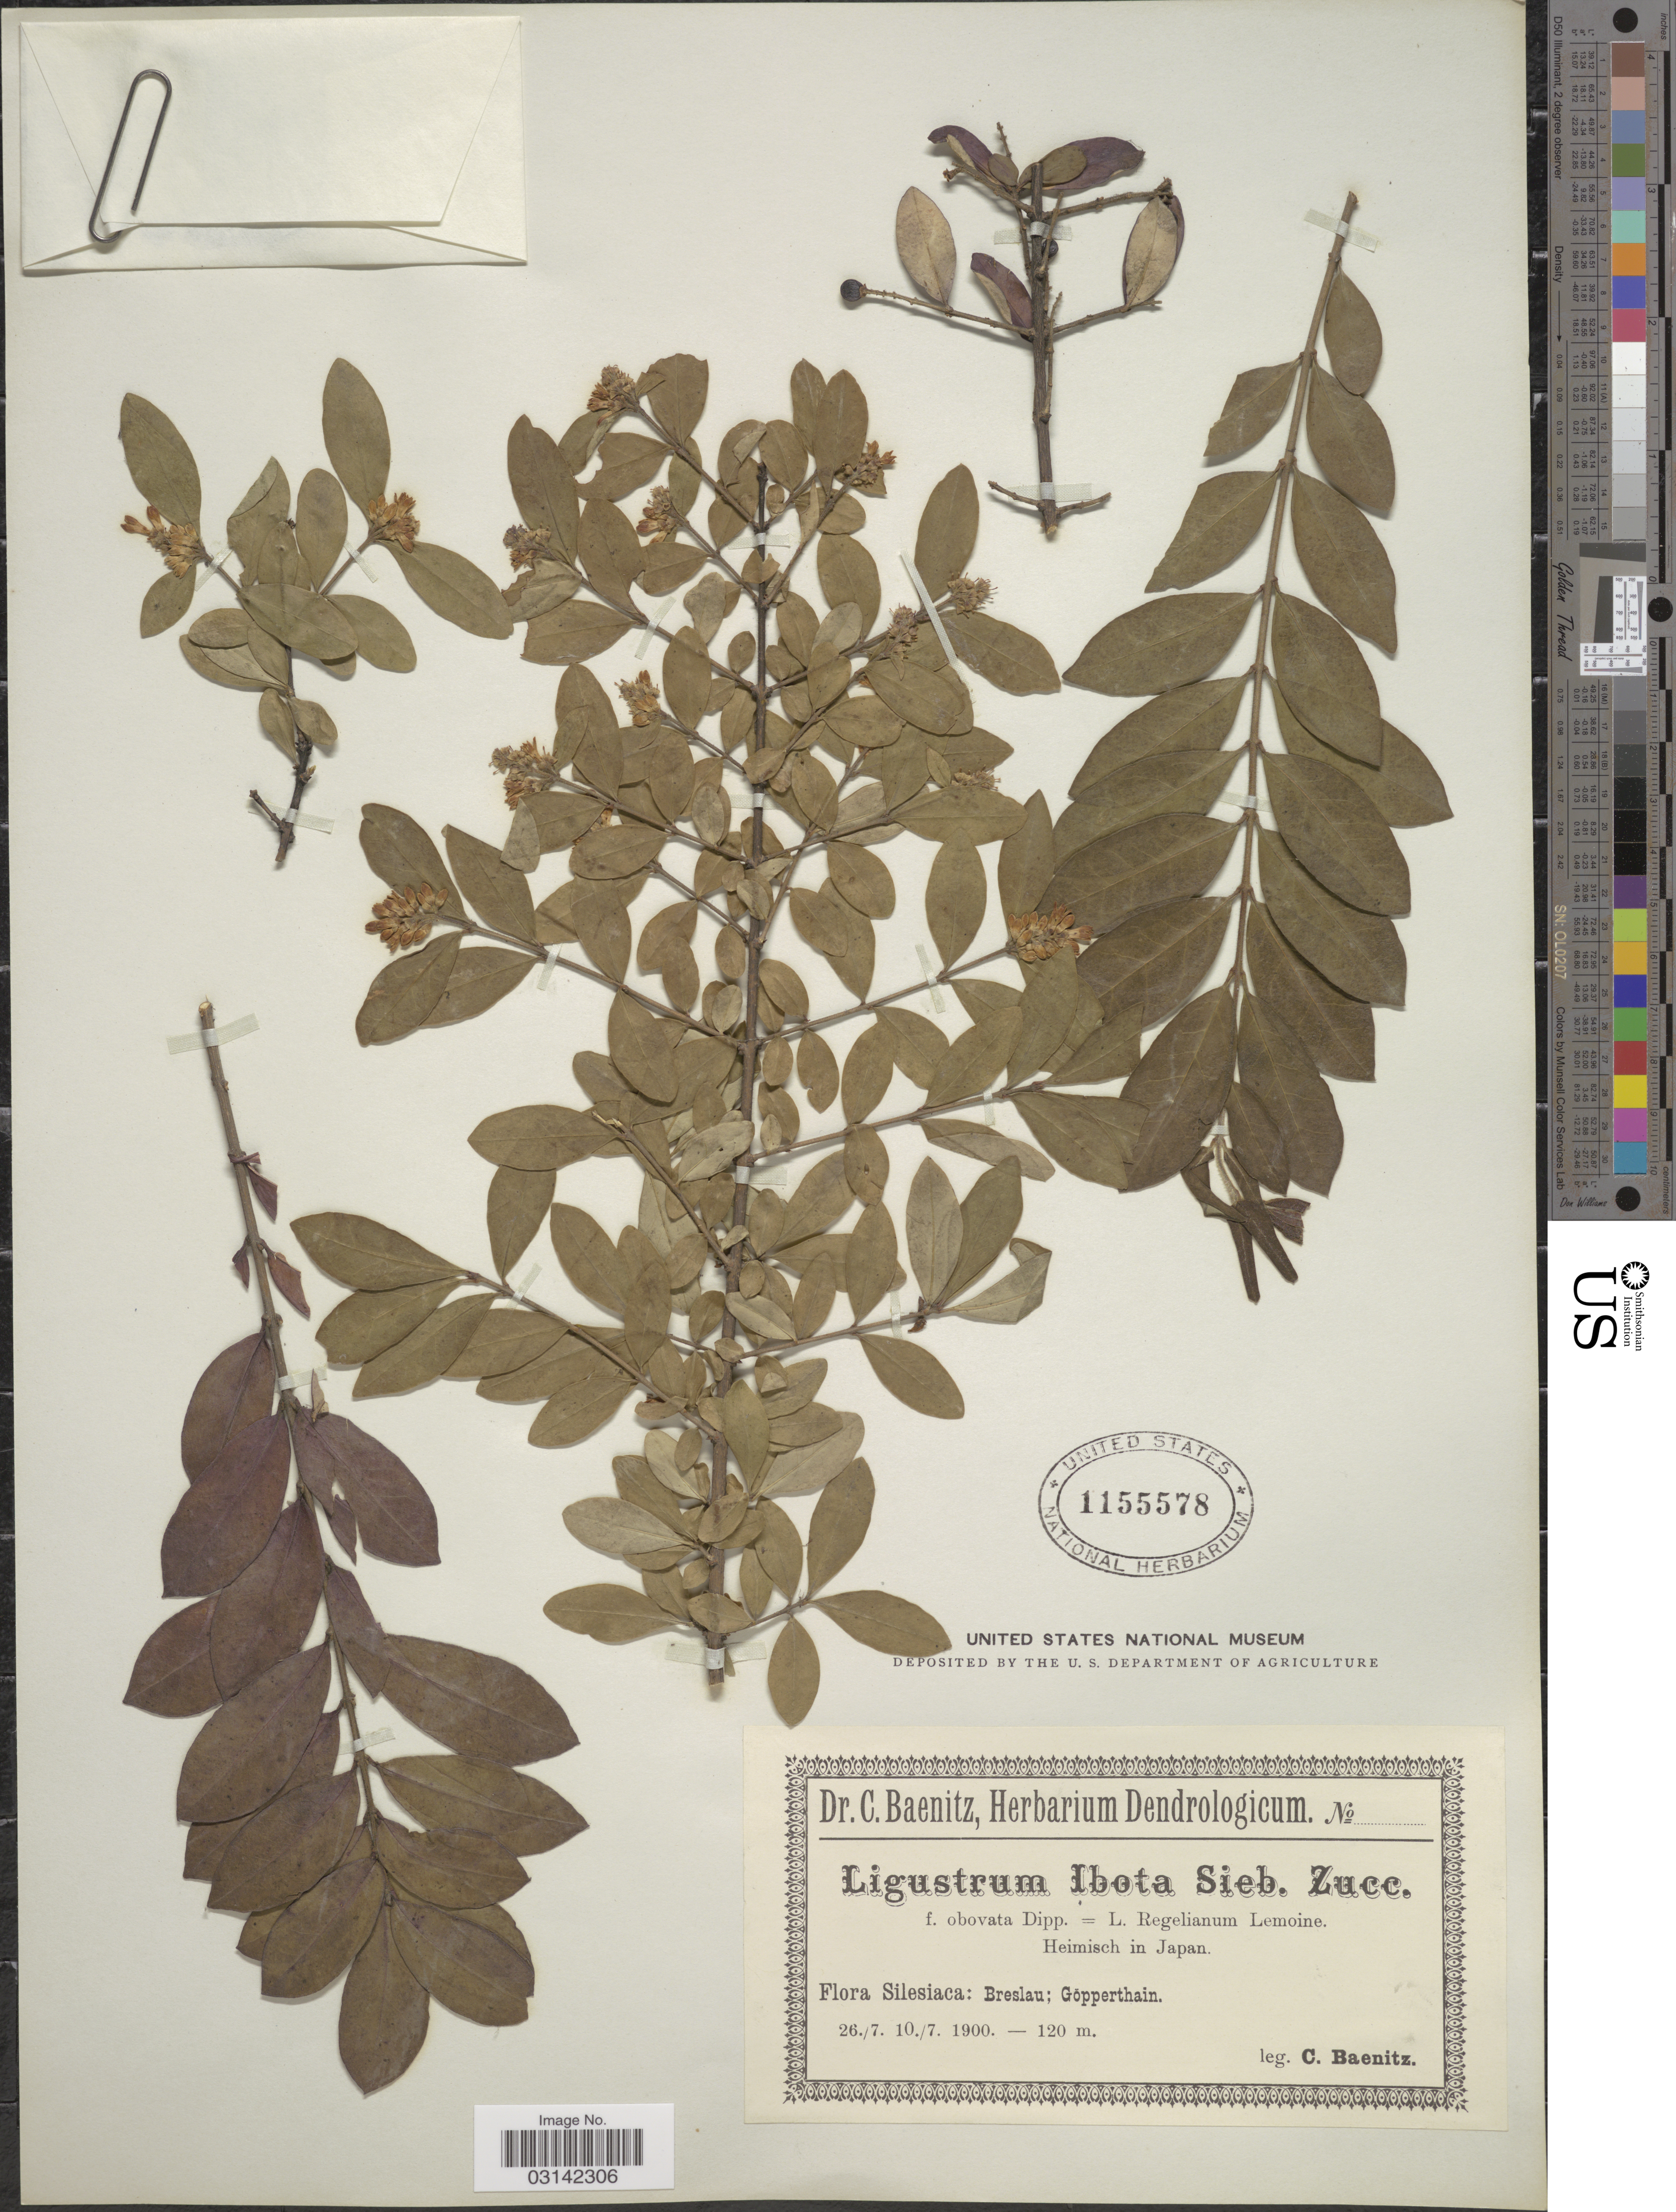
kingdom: Plantae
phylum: Tracheophyta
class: Magnoliopsida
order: Lamiales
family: Oleaceae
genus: Ligustrum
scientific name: Ligustrum ibota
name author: Siebold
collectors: C. G. Baenitz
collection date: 1900-07-10/1900-07-26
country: Poland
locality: Silesiaca: Breslau; Göpperthain.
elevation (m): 120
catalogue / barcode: US 1155578